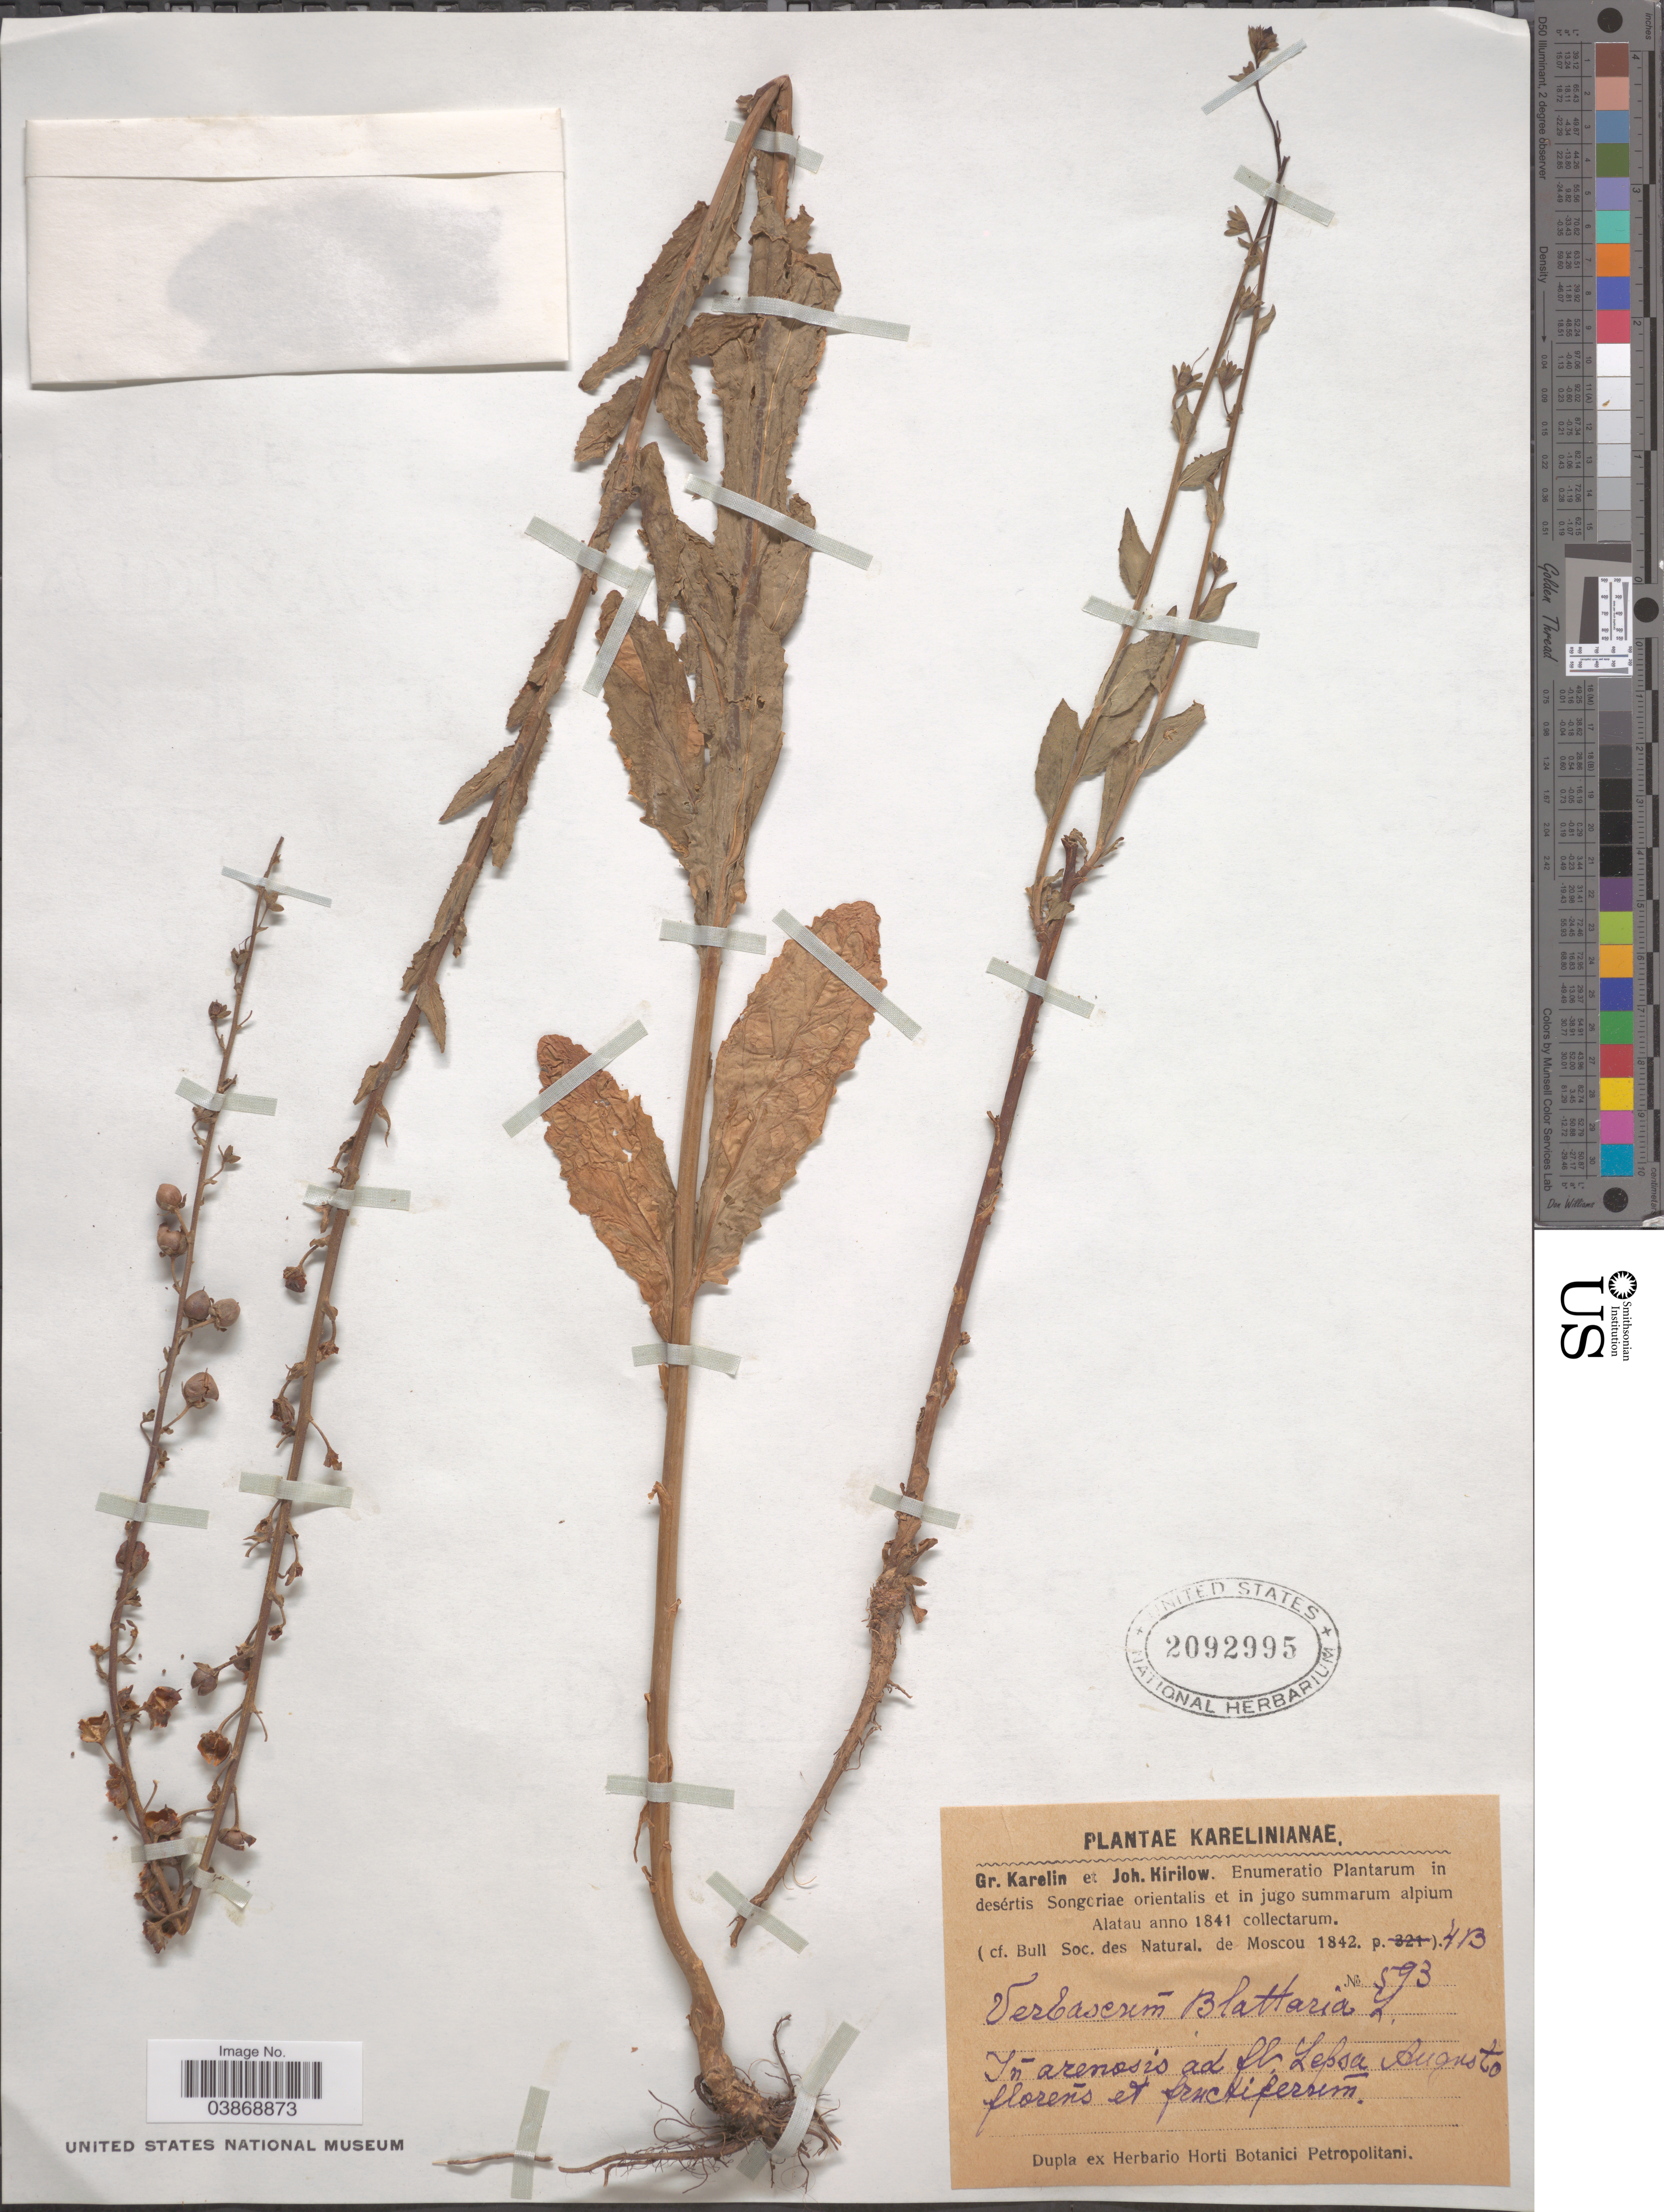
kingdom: Plantae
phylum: Tracheophyta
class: Magnoliopsida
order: Lamiales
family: Scrophulariaceae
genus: Verbascum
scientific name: Verbascum blattaria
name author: L.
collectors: G. Karelin & I. P. Kirilov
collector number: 593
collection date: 1841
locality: Karelinianae. In desértis Songoriae orientalis et in jugo summarum alpium Alatau. In arenosis ad fl Lepsa Augusto florens et frutucerrem.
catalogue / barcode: US 2092995